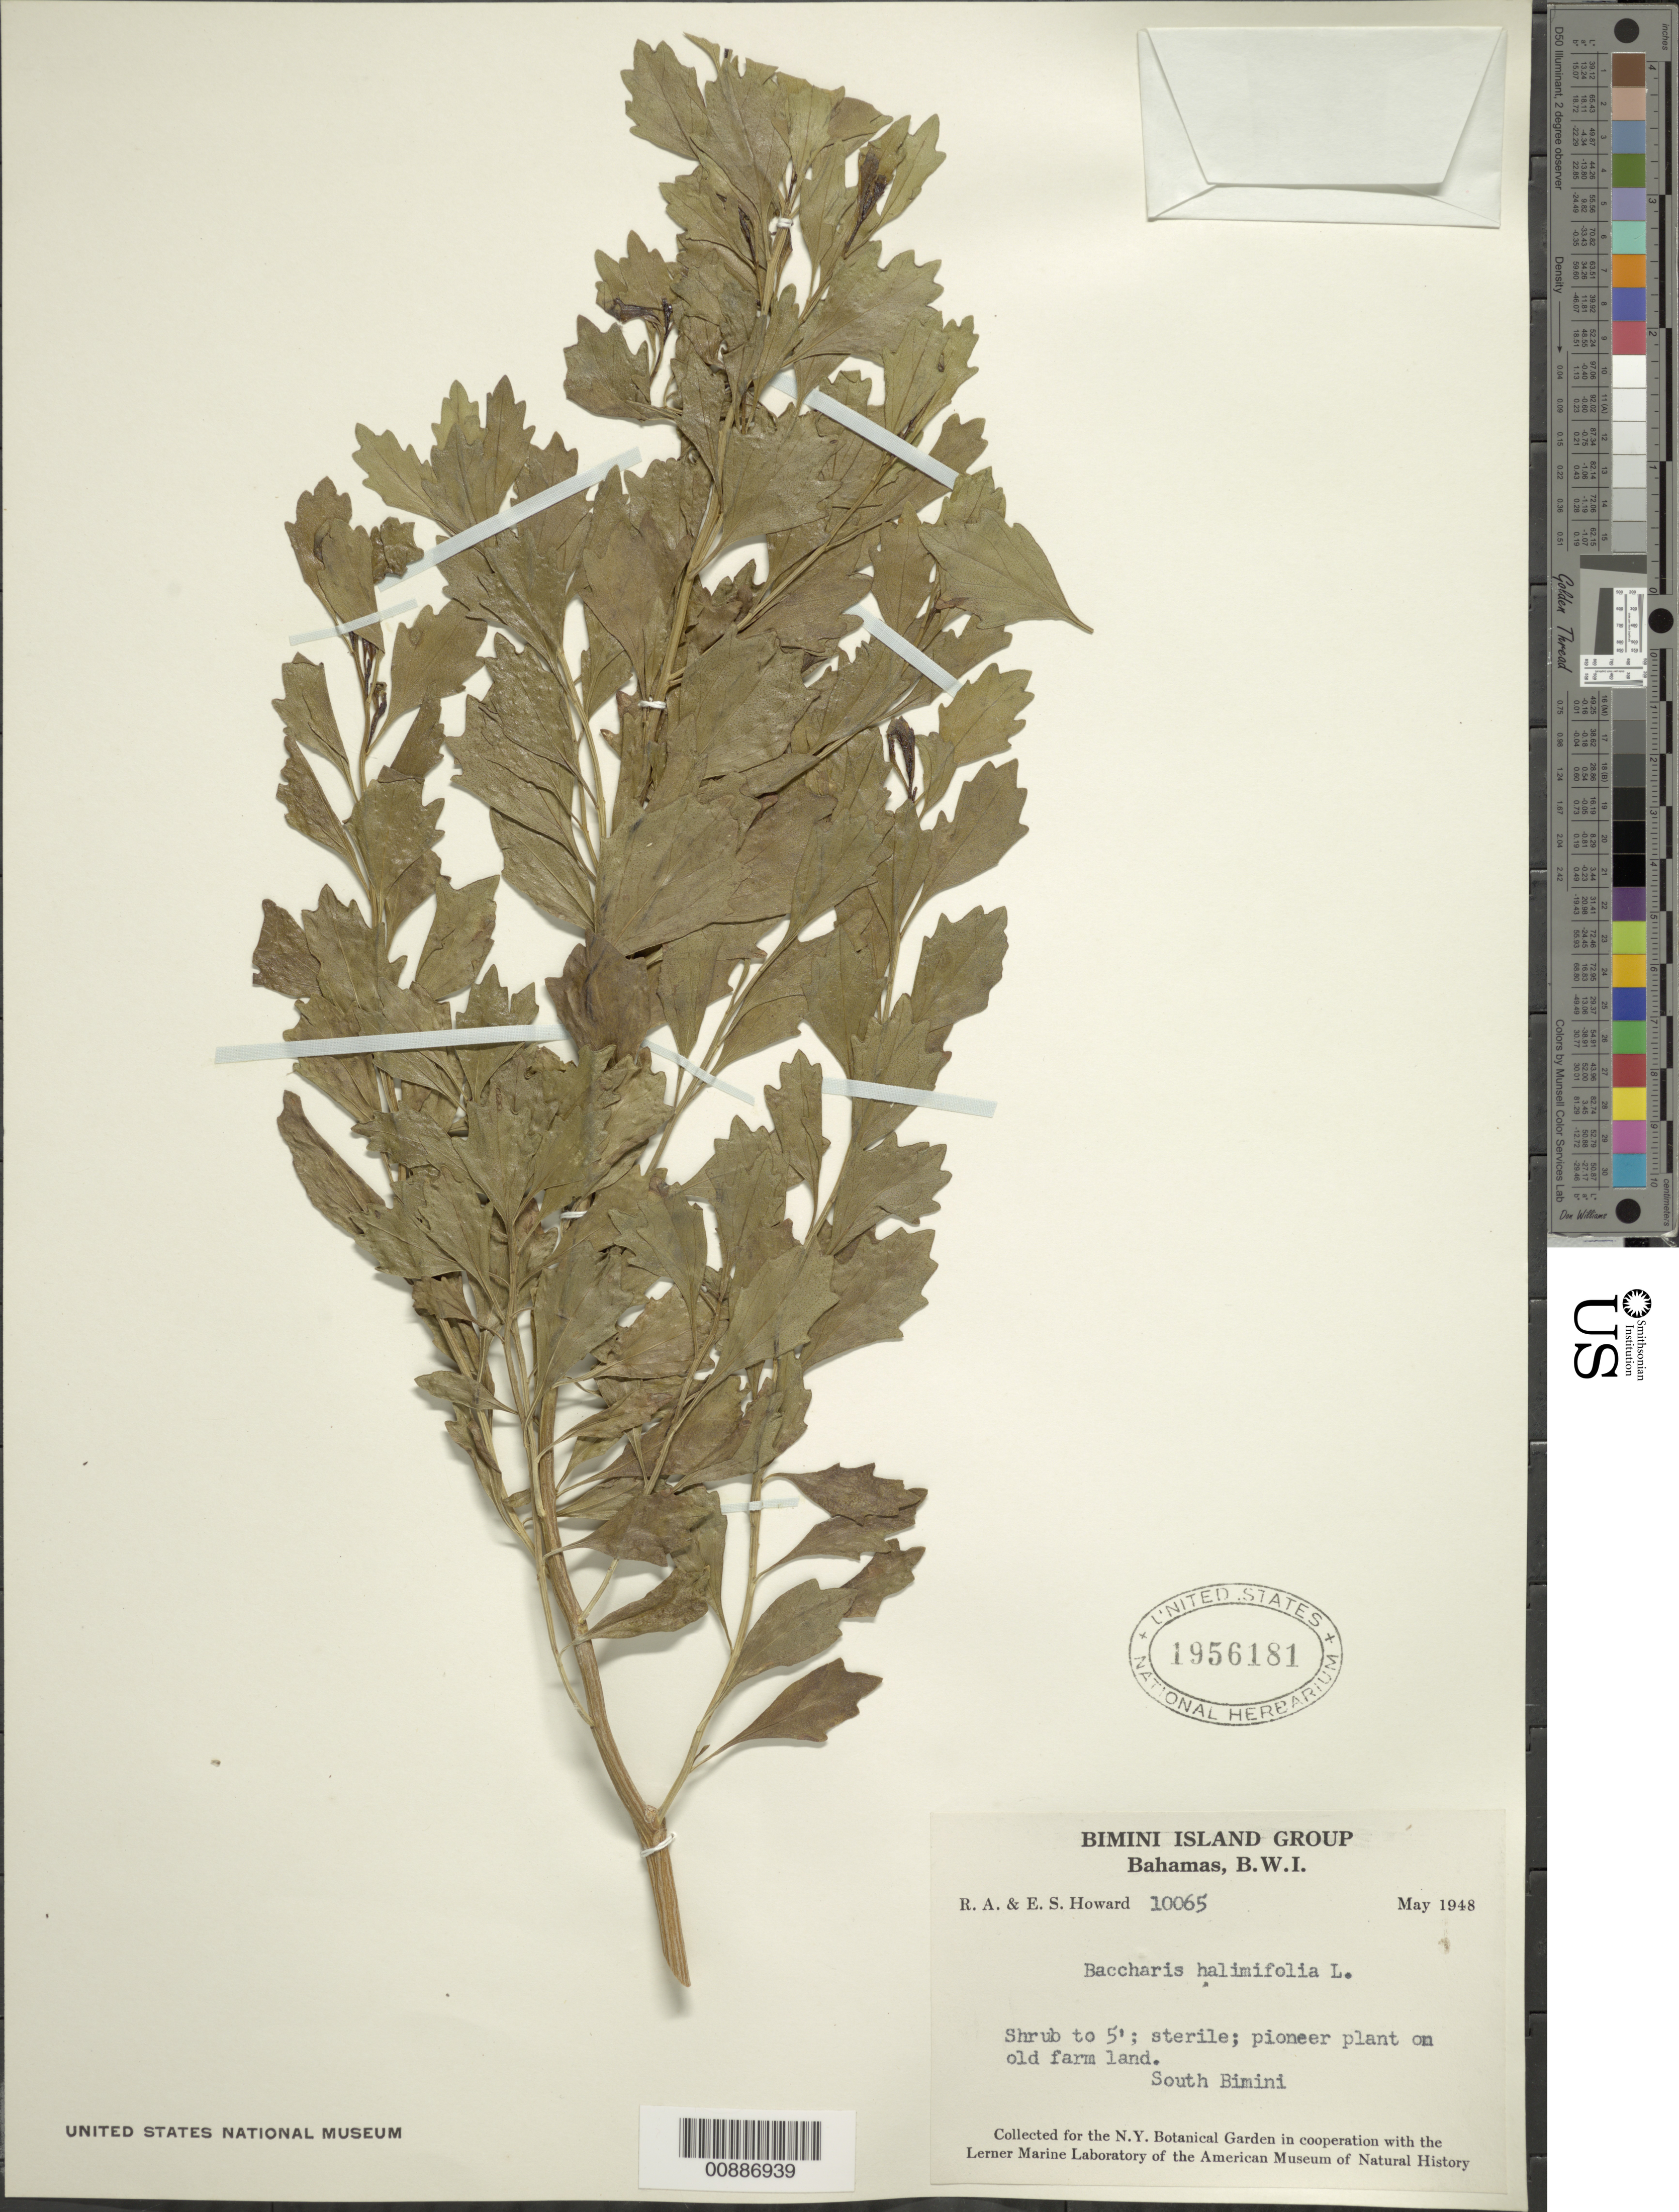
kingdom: Plantae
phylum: Tracheophyta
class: Magnoliopsida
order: Asterales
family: Asteraceae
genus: Baccharis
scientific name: Baccharis halimifolia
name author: L.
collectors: R. A. Howard & E. S. Howard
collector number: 10065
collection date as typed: May 1948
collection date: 1948-05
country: Bahamas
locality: South Bimini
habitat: Pioneer plant on old farm land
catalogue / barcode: US 1956181